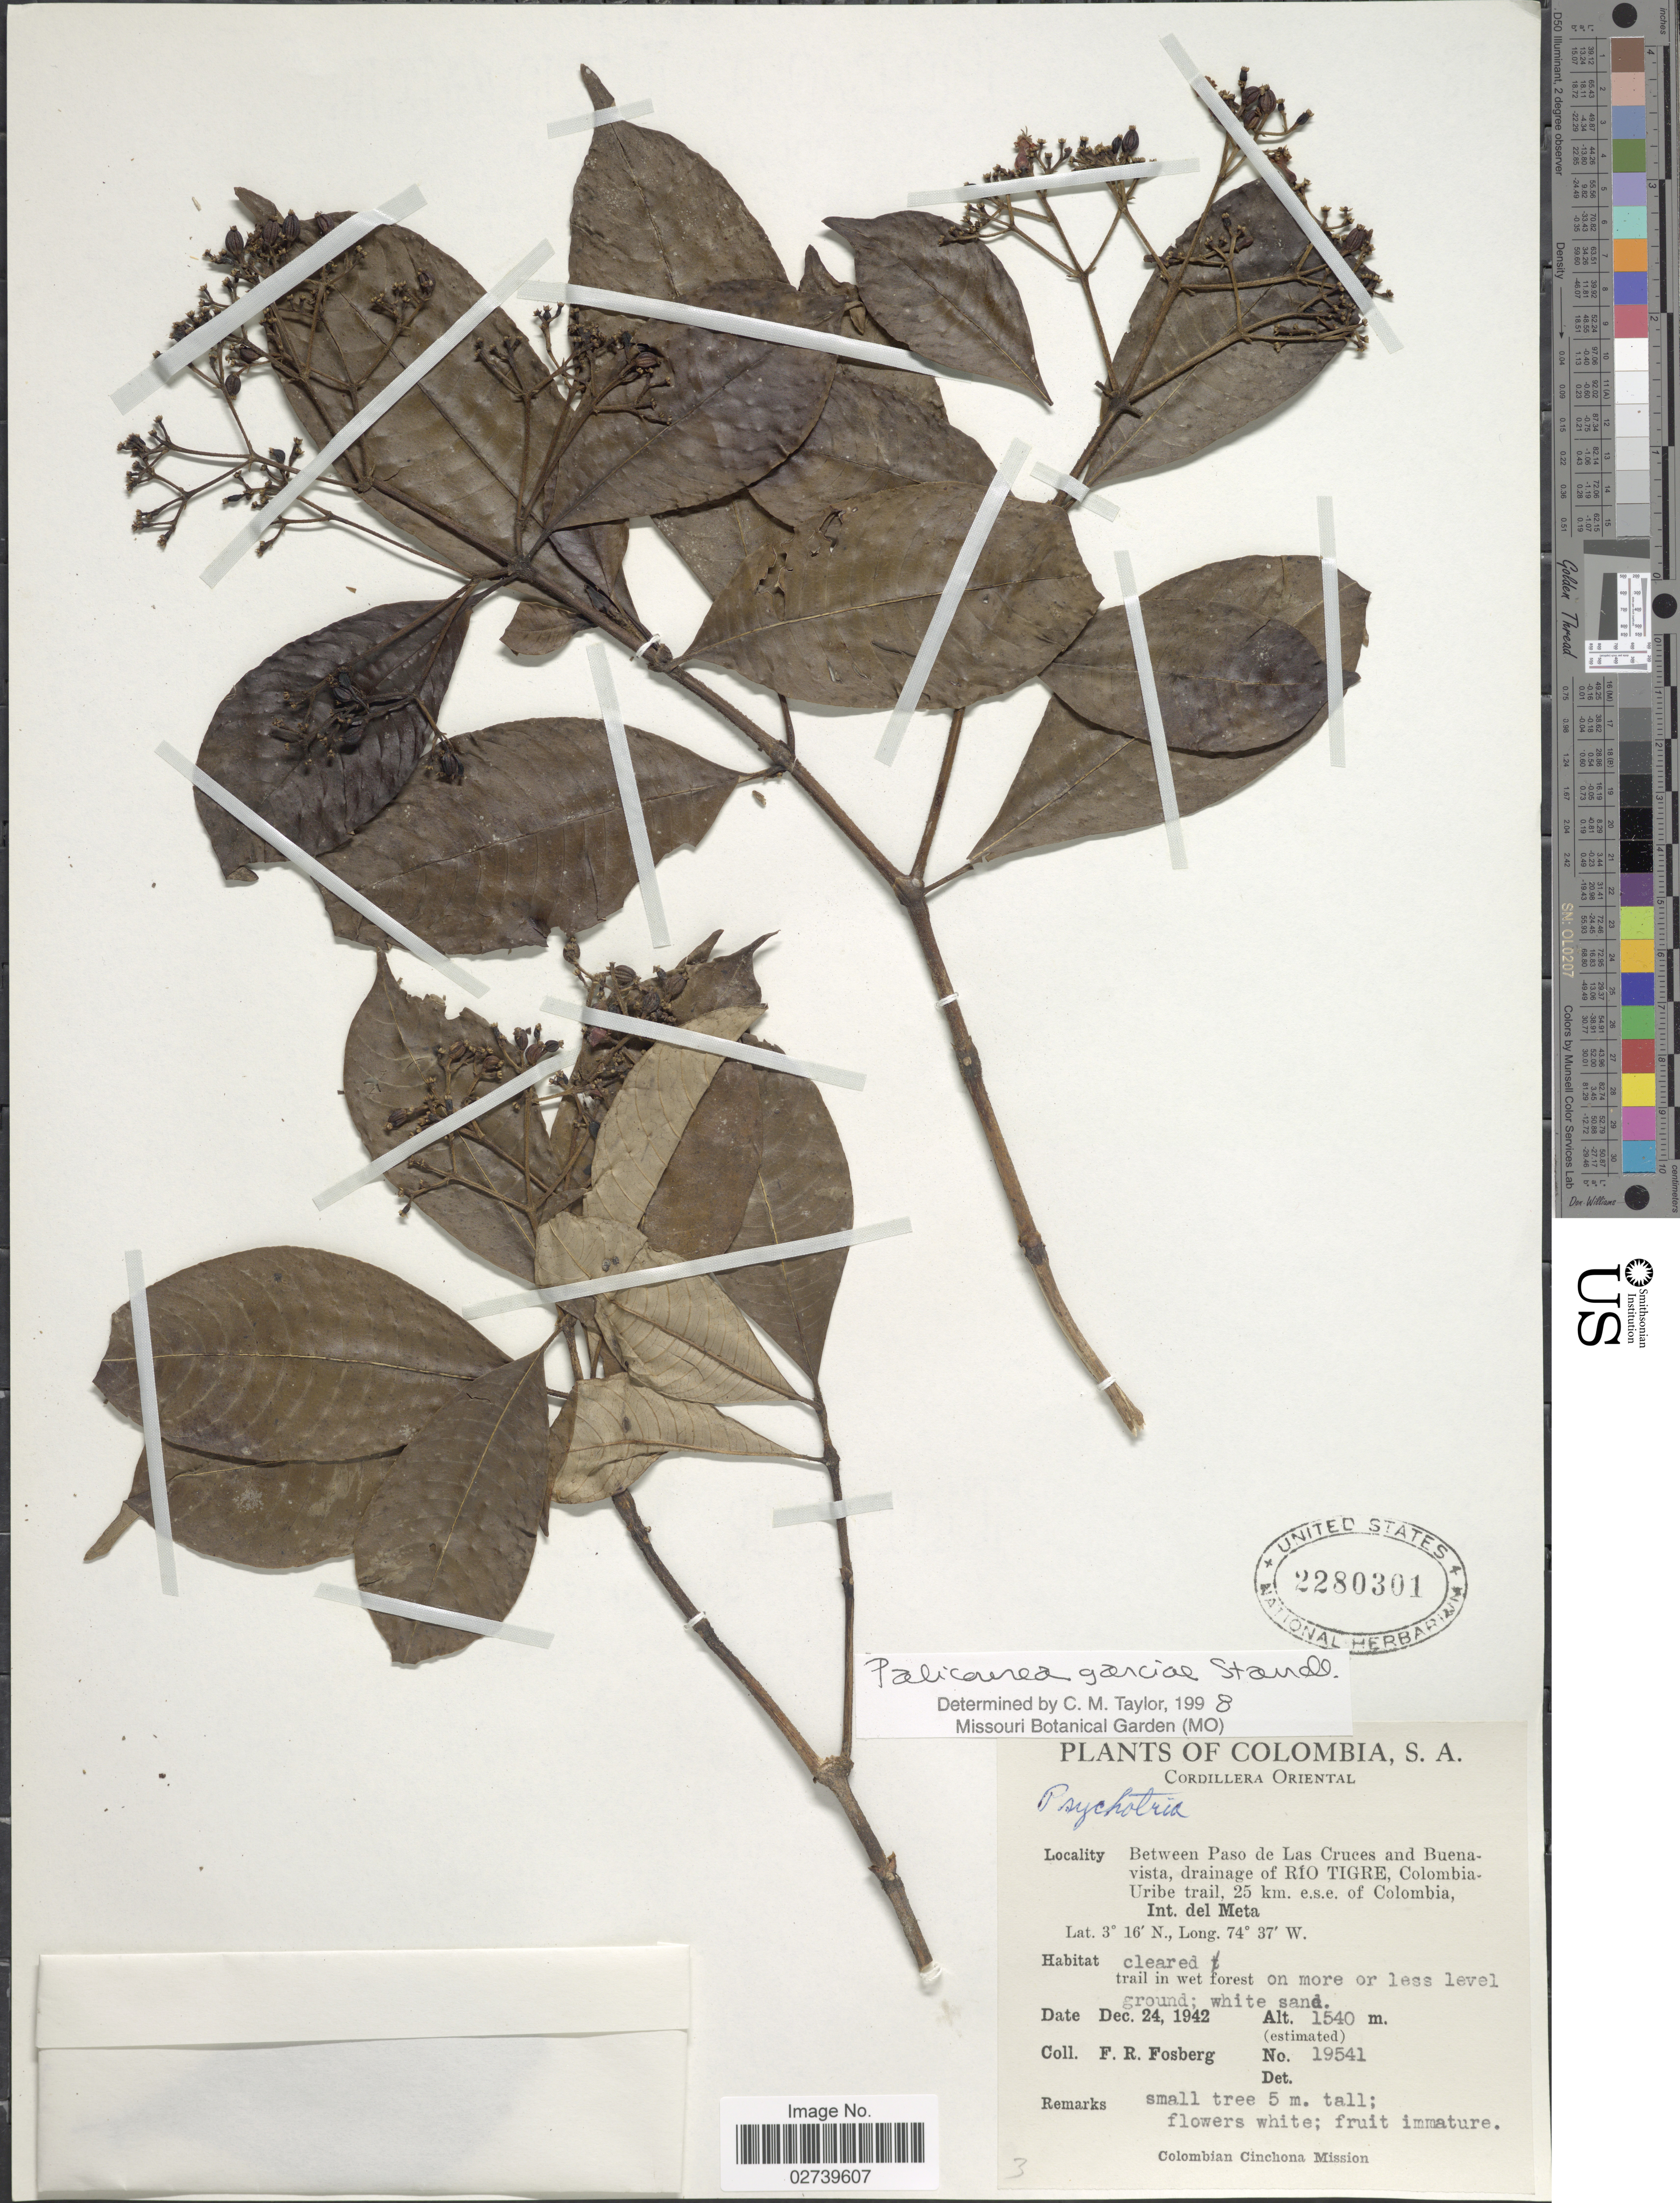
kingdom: Plantae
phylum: Tracheophyta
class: Magnoliopsida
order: Gentianales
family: Rubiaceae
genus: Palicourea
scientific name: Palicourea garciae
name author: Standl.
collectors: F. R. Fosberg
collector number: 19541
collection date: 1942-12-24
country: Colombia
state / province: Meta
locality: Cordillera Oriental, between Paso de Las Cruces and Buenavista, drainage of Rio Tigre, Colombia-Uribe trail, 25 km. e.s.e. of Colombia, Int. del Meta.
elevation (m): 1540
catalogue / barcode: US 2280301